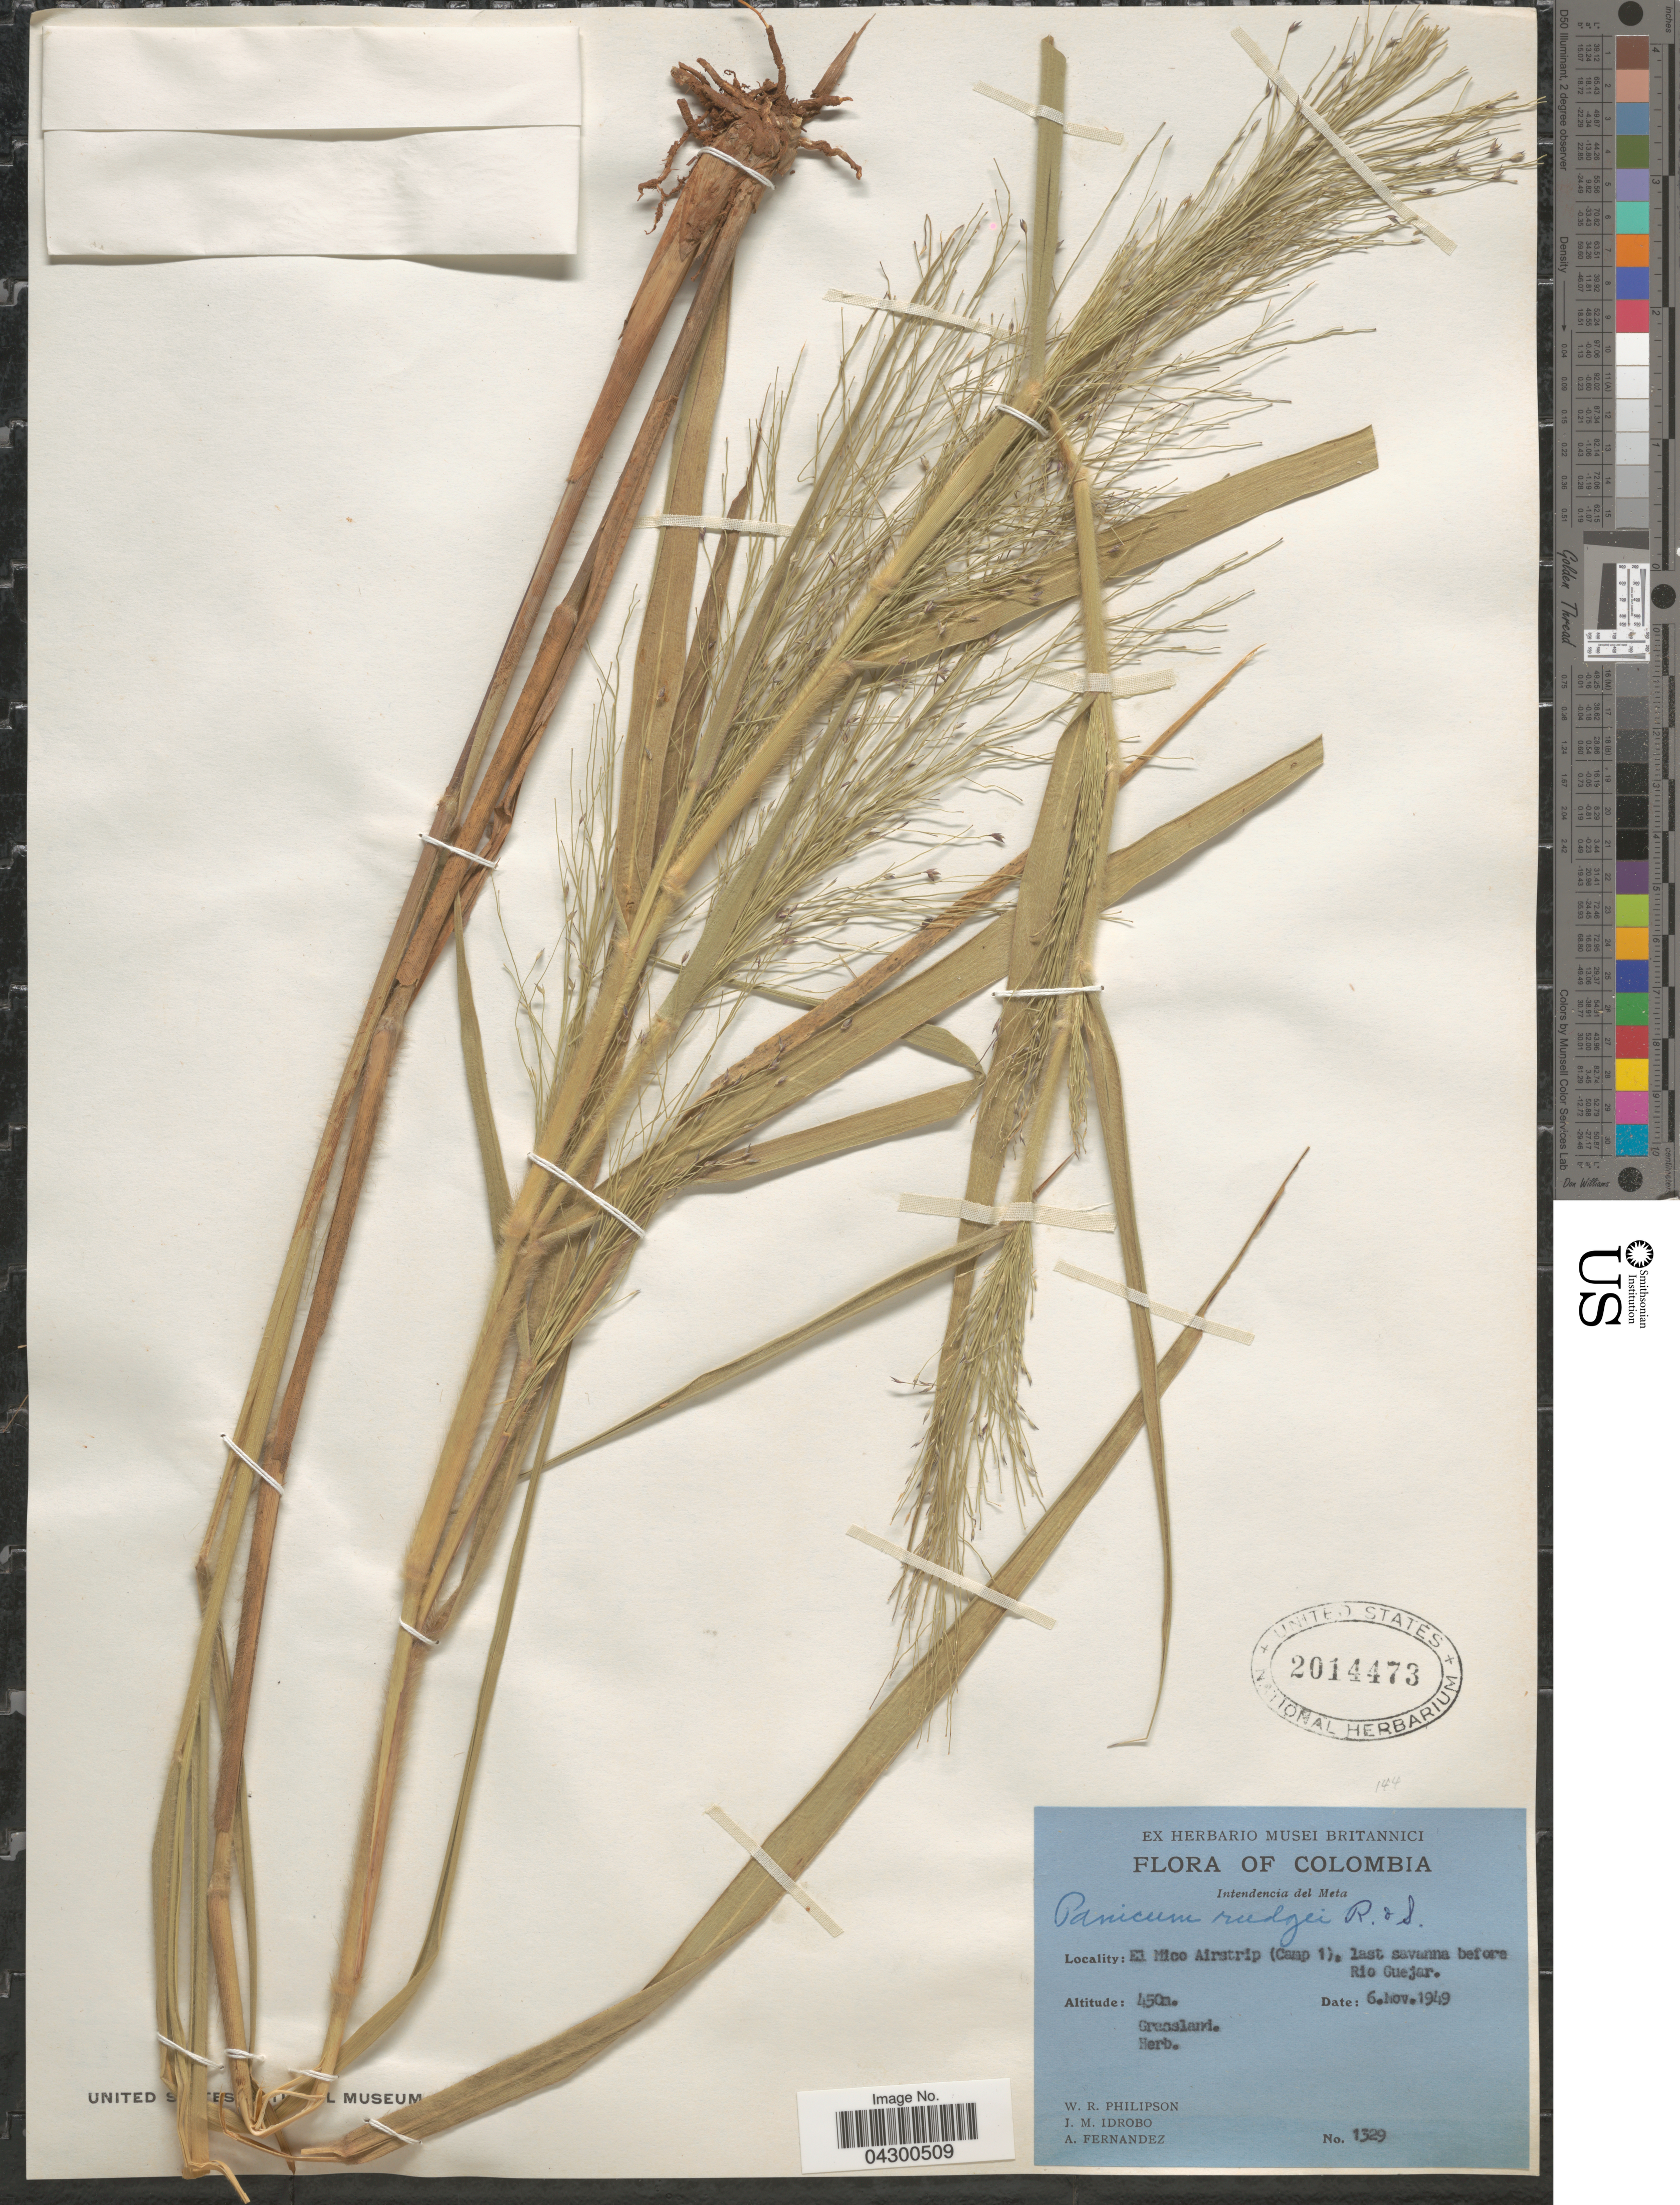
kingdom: Plantae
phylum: Tracheophyta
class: Liliopsida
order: Poales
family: Poaceae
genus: Panicum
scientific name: Panicum rudgei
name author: Roem. & Schult.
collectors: W. R. Philipson, J. M. Idrobo & A. Fernandez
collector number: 1329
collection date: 1949-11-06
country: Colombia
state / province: Meta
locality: Intendencia del Meta. El Mico airstrip (Camp 1), last savanna before Rio Guejar.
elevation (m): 450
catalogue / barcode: US 2014473